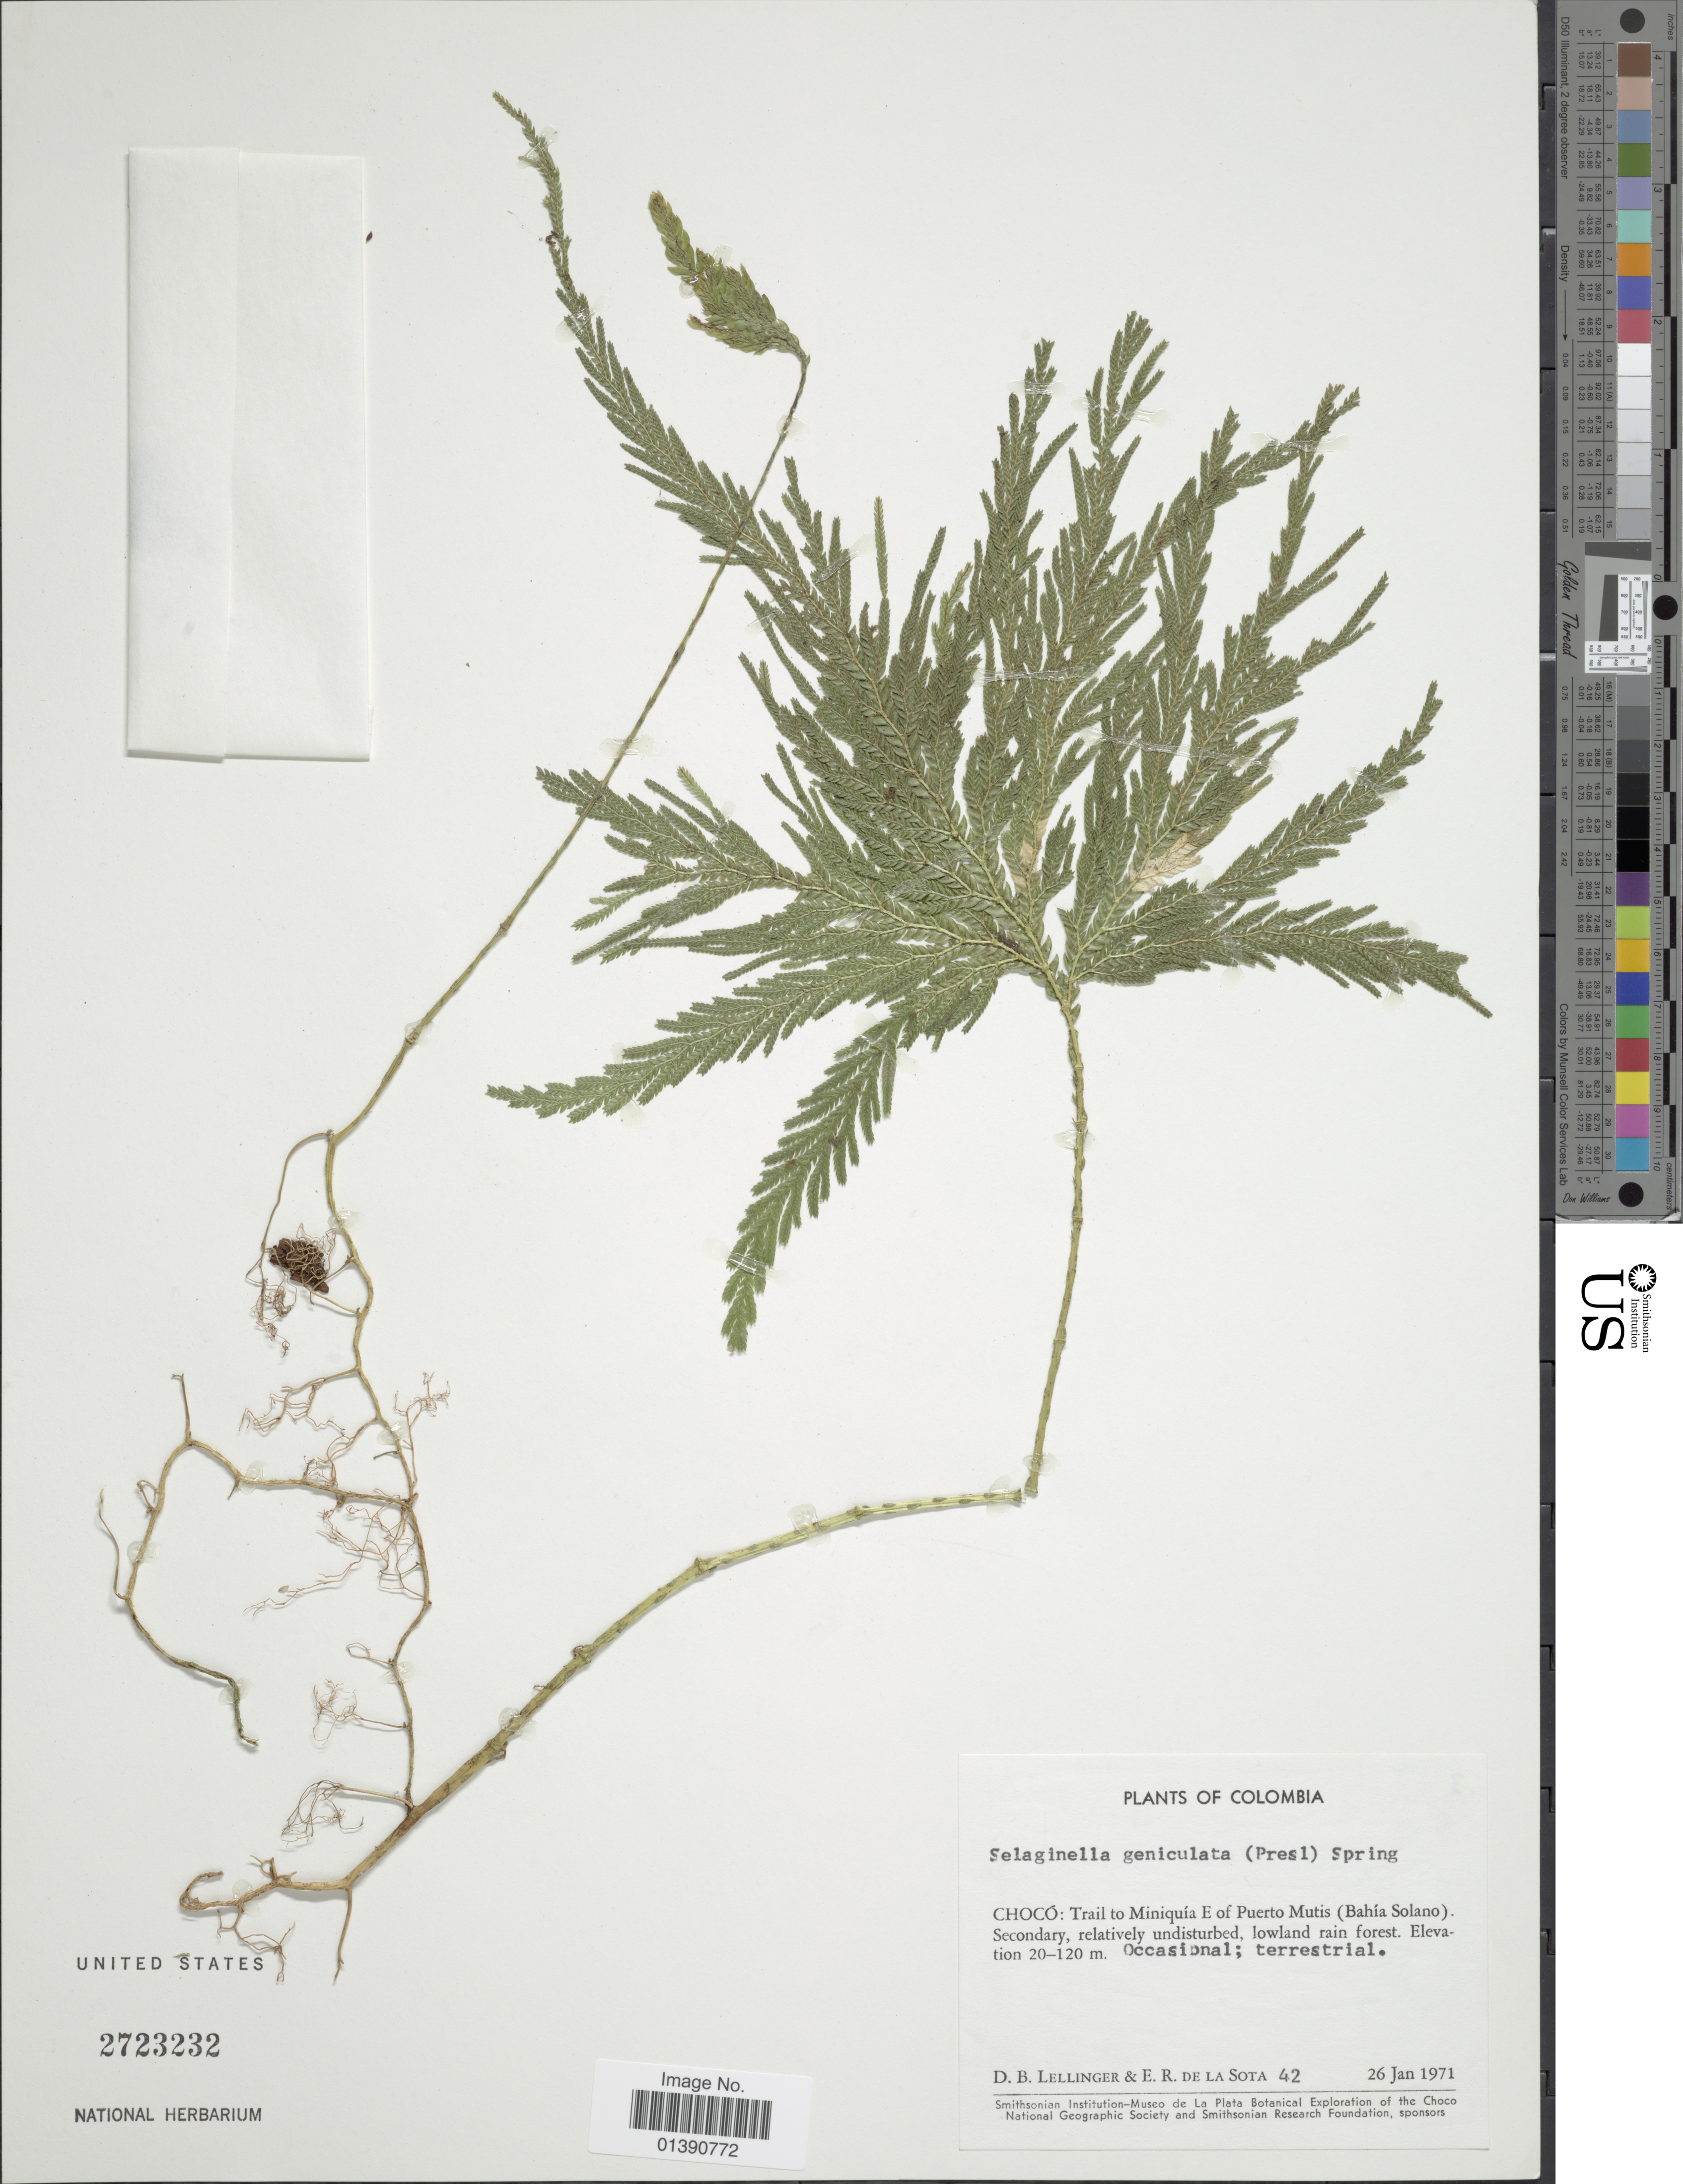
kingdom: Plantae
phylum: Tracheophyta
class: Lycopodiopsida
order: Selaginellales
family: Selaginellaceae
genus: Selaginella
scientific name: Selaginella geniculata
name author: (C. Presl) Spring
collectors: D. B. Lellinger & E. R. de la Sota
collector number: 42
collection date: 1971-01-26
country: Colombia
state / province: Chocó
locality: Trail to Miniquía E of Puerto Mutis (Bahia Solano)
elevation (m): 20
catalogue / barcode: US 2723232